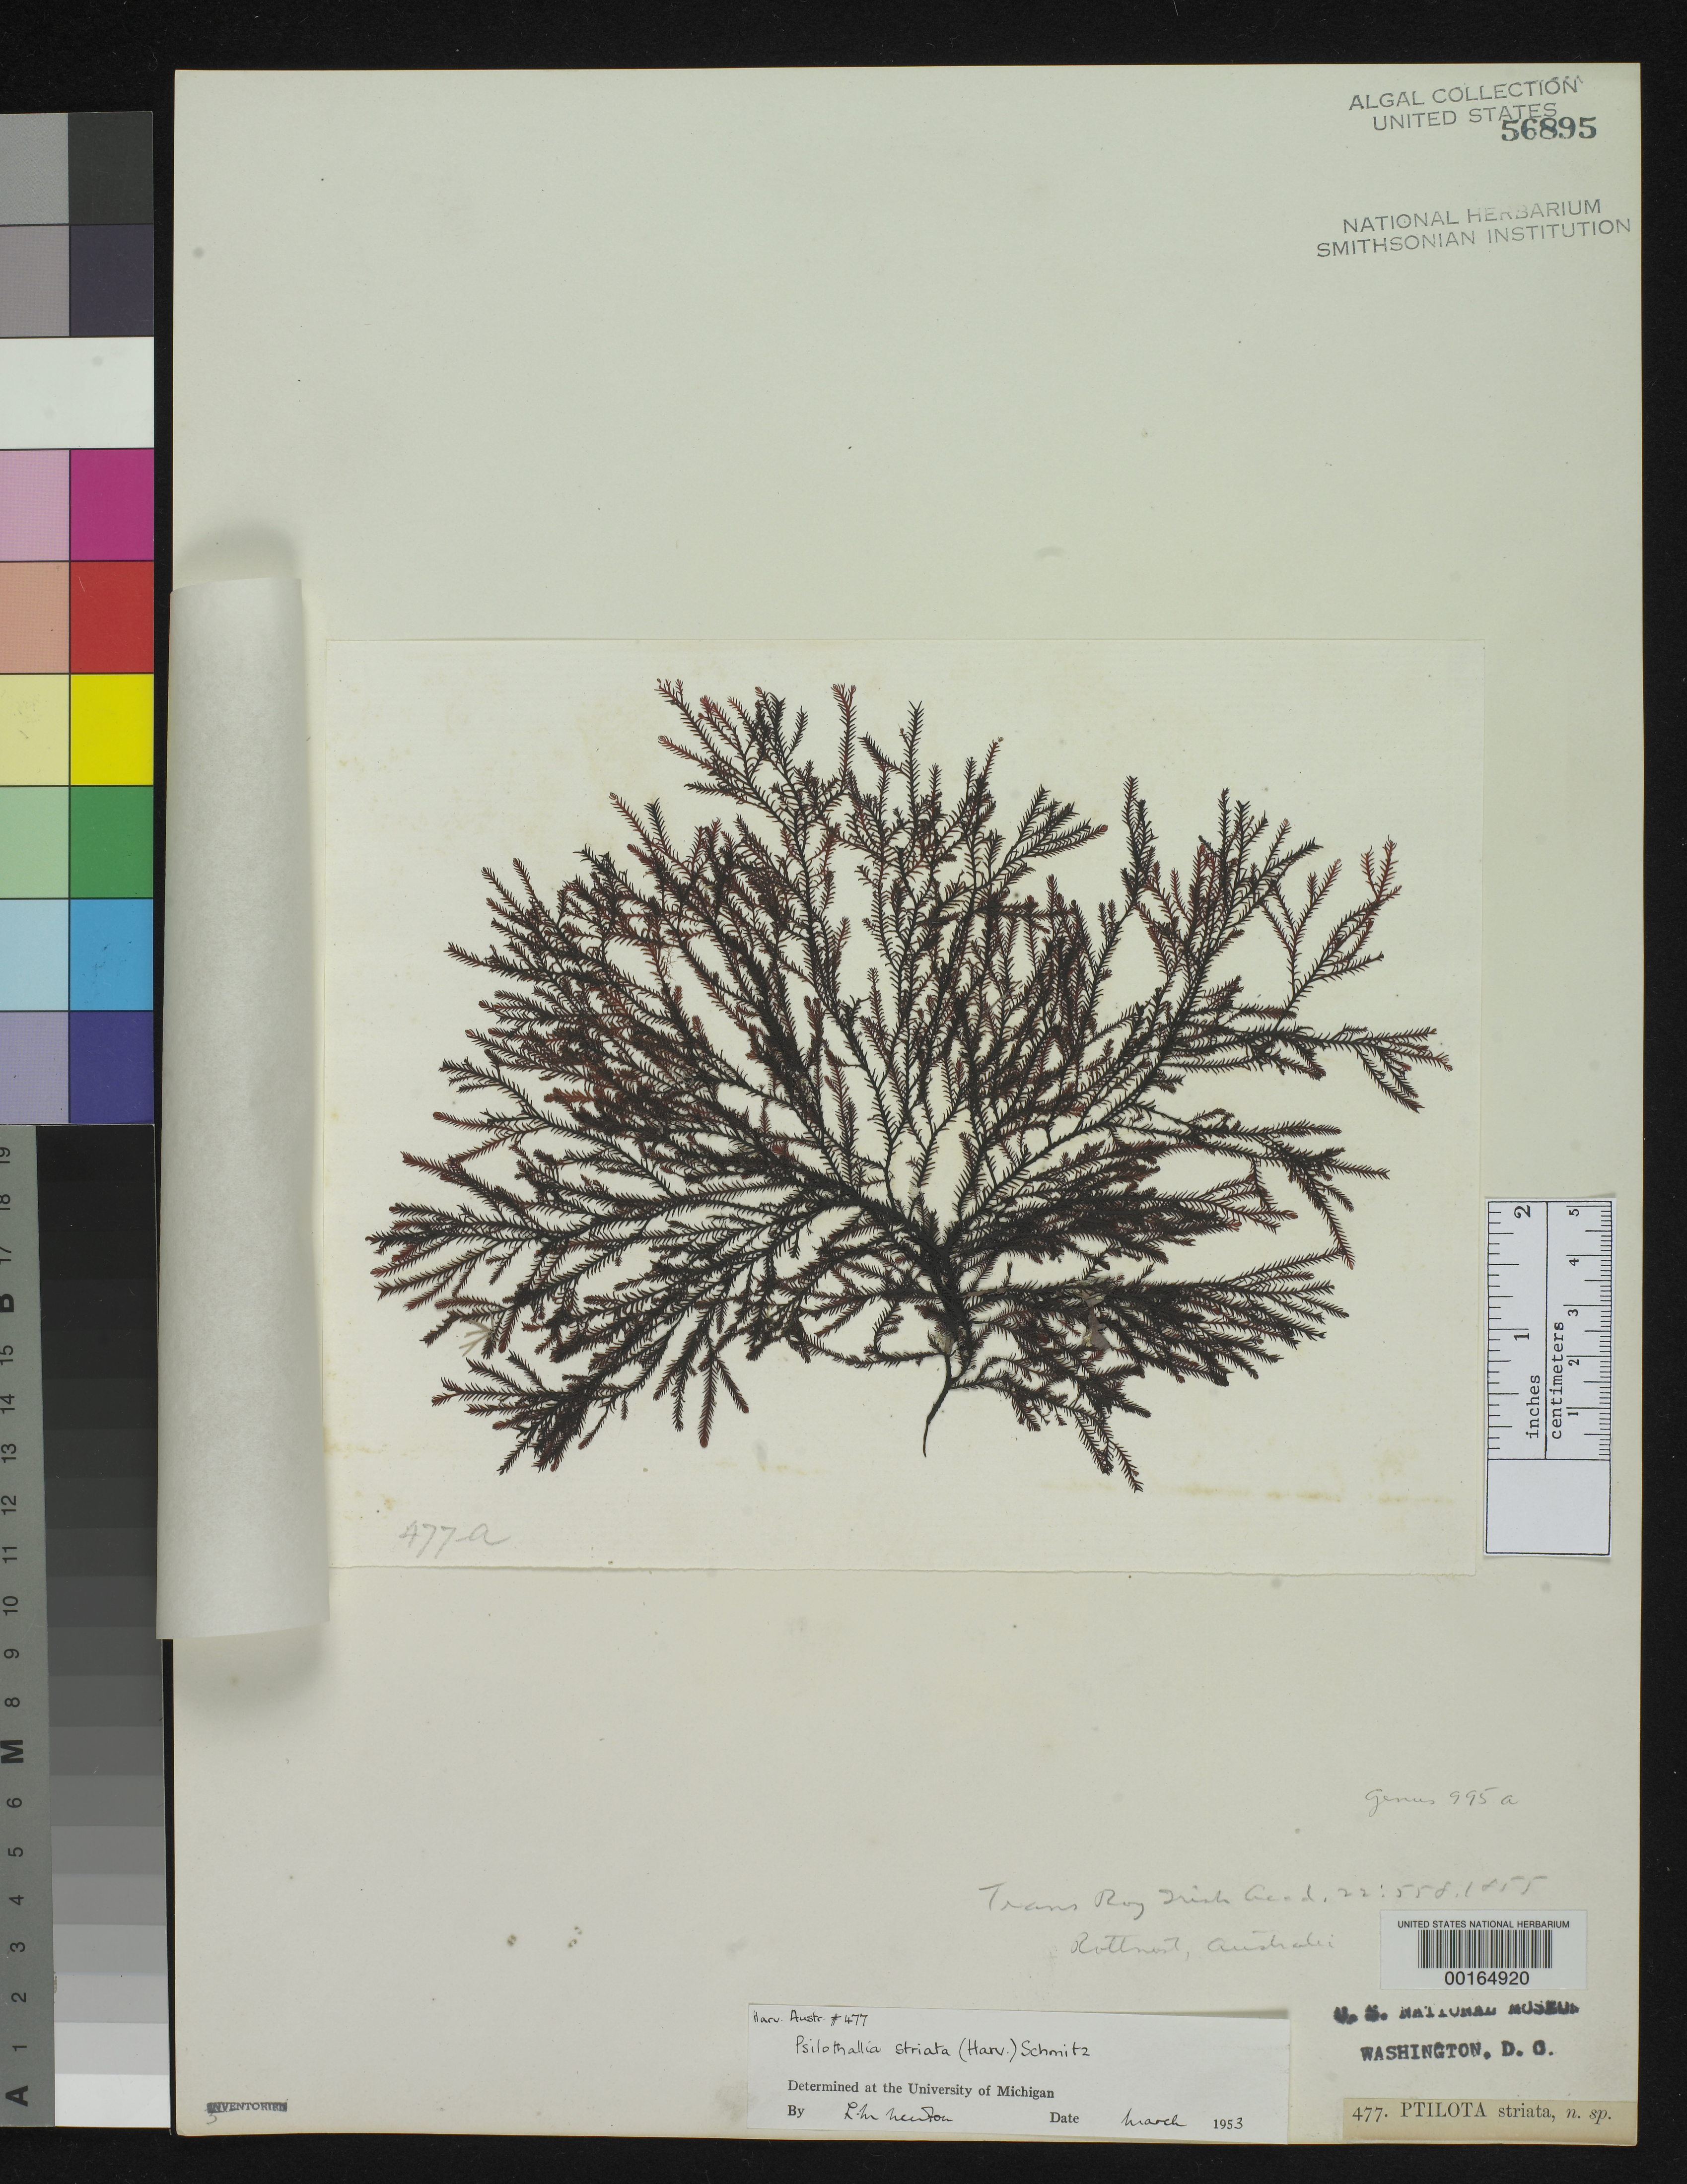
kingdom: Plantae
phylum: Rhodophyta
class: Florideophyceae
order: Ceramiales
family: Wrangeliaceae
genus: Ptilota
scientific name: Ptilota striata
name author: Harv.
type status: Isotype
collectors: W. Harvey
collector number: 477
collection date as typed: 1854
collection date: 1854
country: Australia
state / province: Western Australia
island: Rottnest Island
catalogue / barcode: US 56895